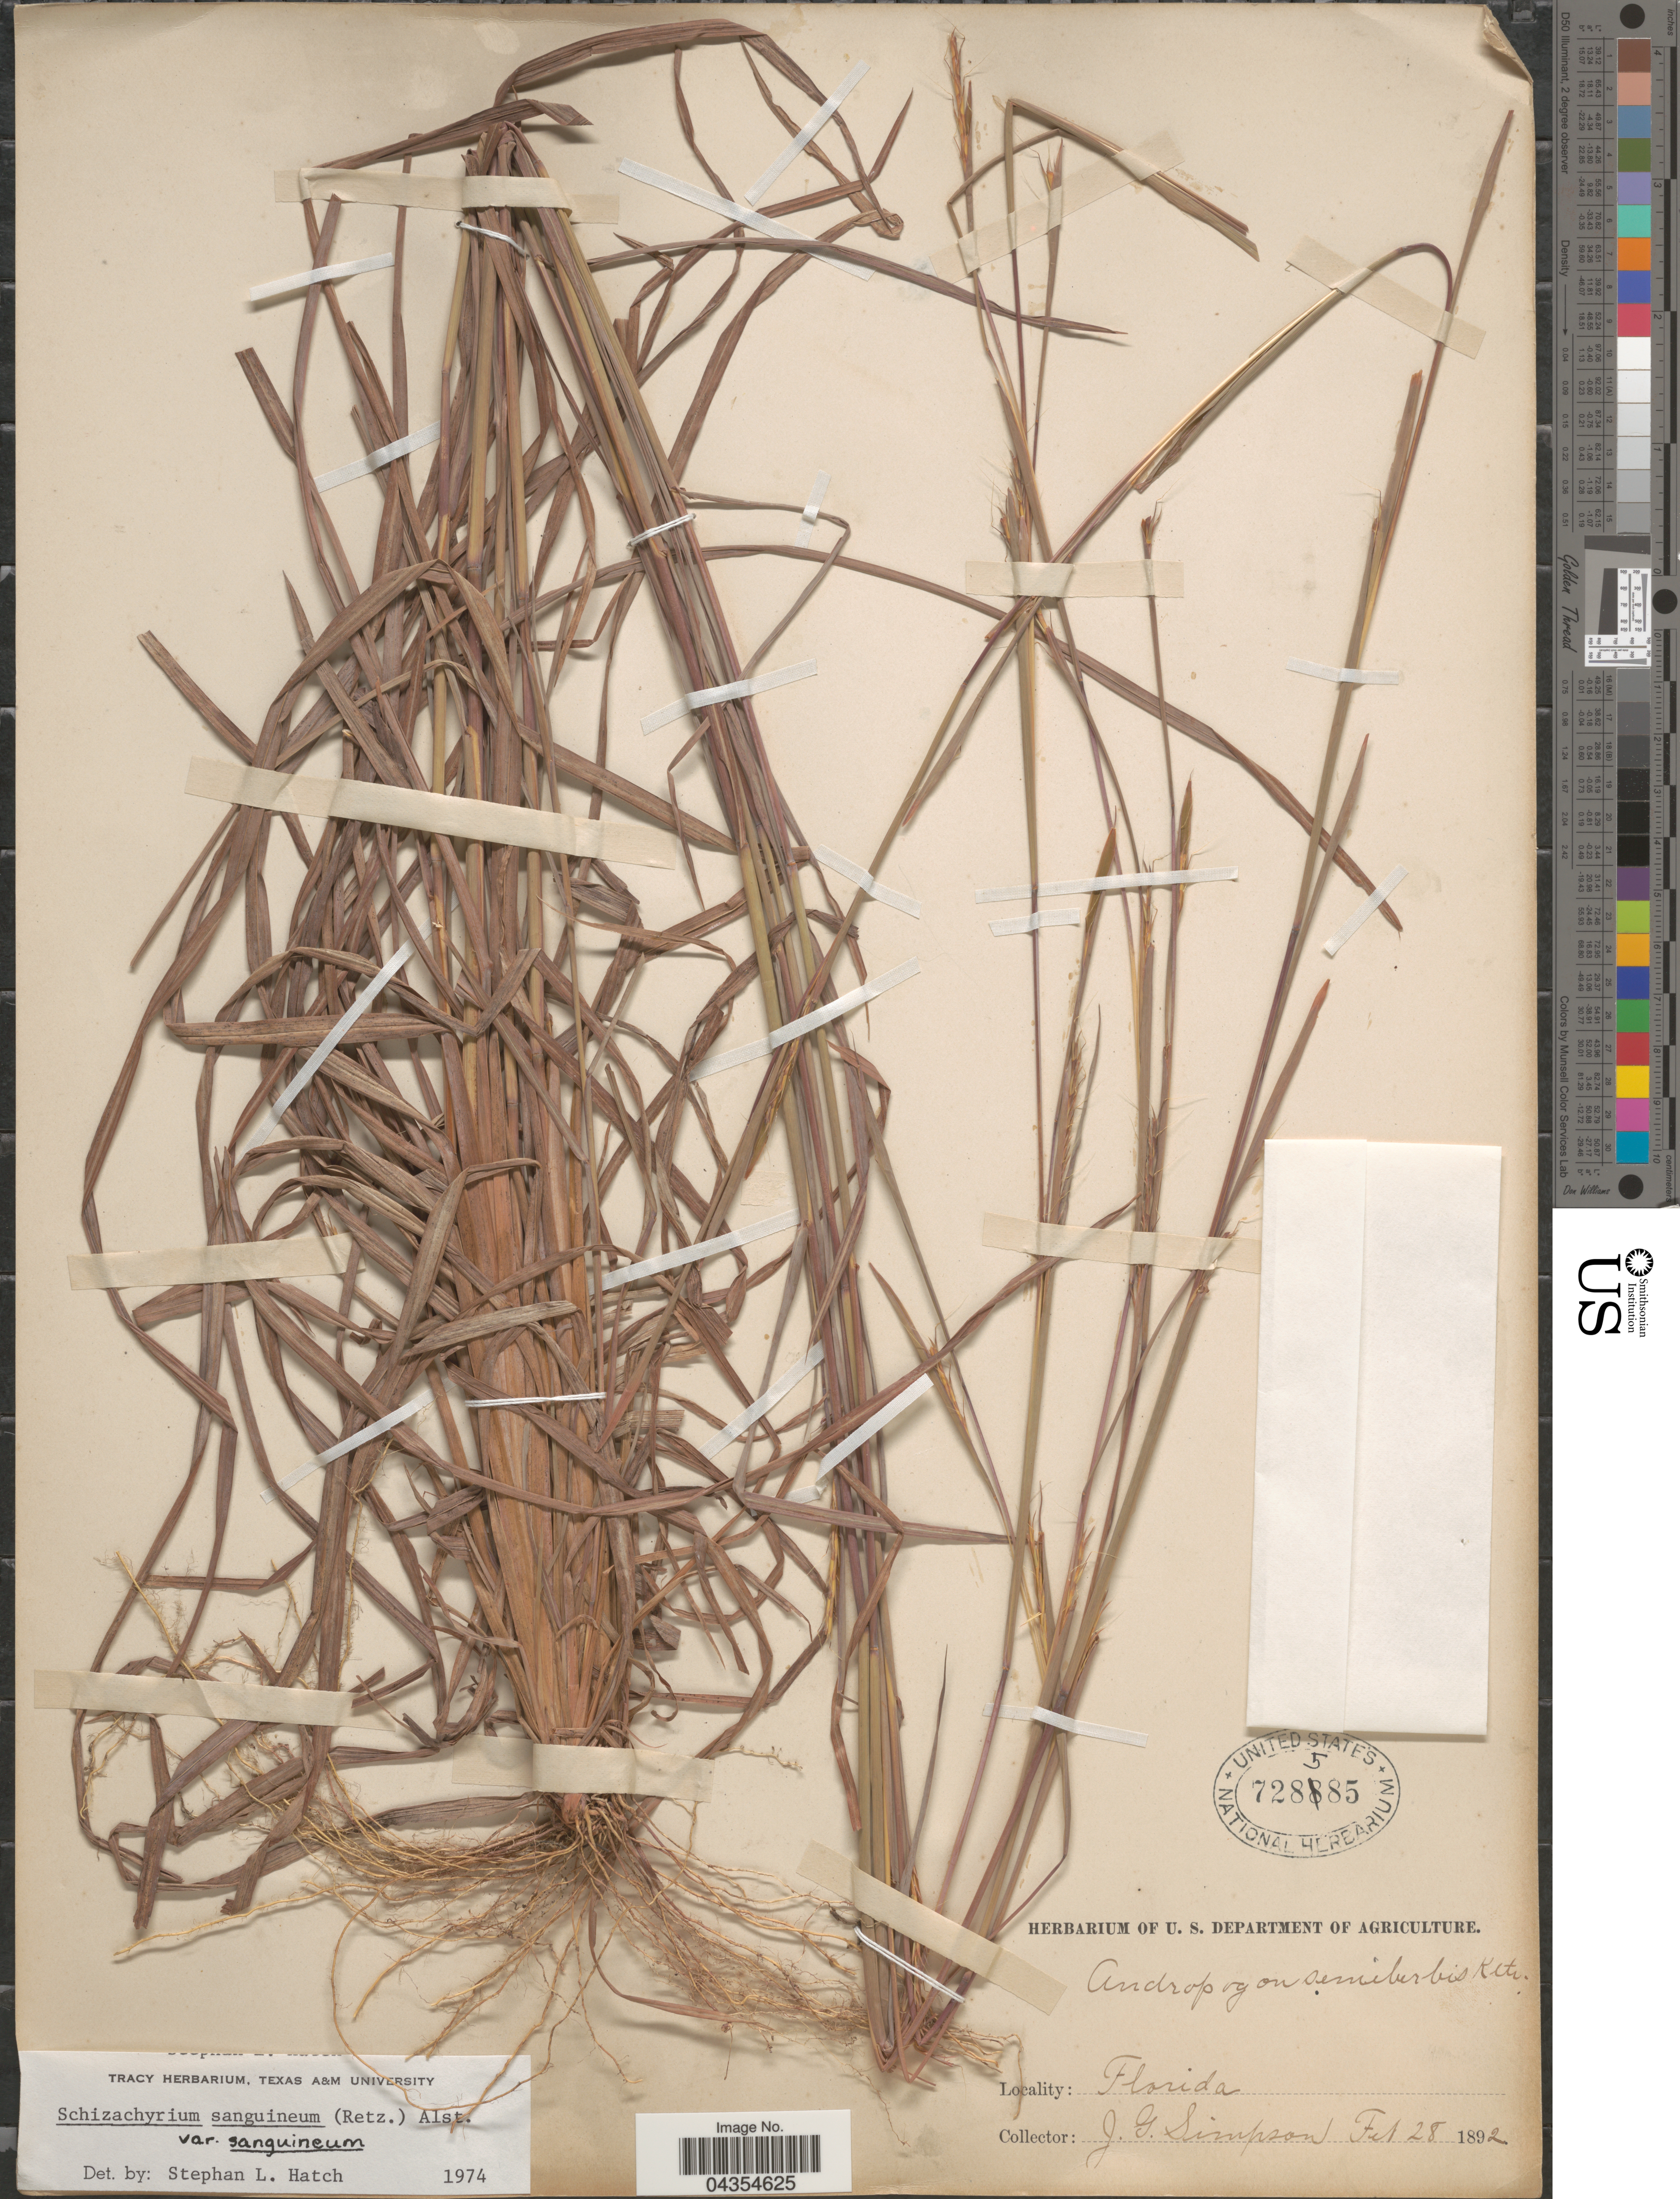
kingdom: Plantae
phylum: Tracheophyta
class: Liliopsida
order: Poales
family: Poaceae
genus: Schizachyrium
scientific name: Schizachyrium sanguineum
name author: (Retz.) Alston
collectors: J. Simpson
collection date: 1892-02-28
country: United States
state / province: Florida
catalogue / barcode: US 728585